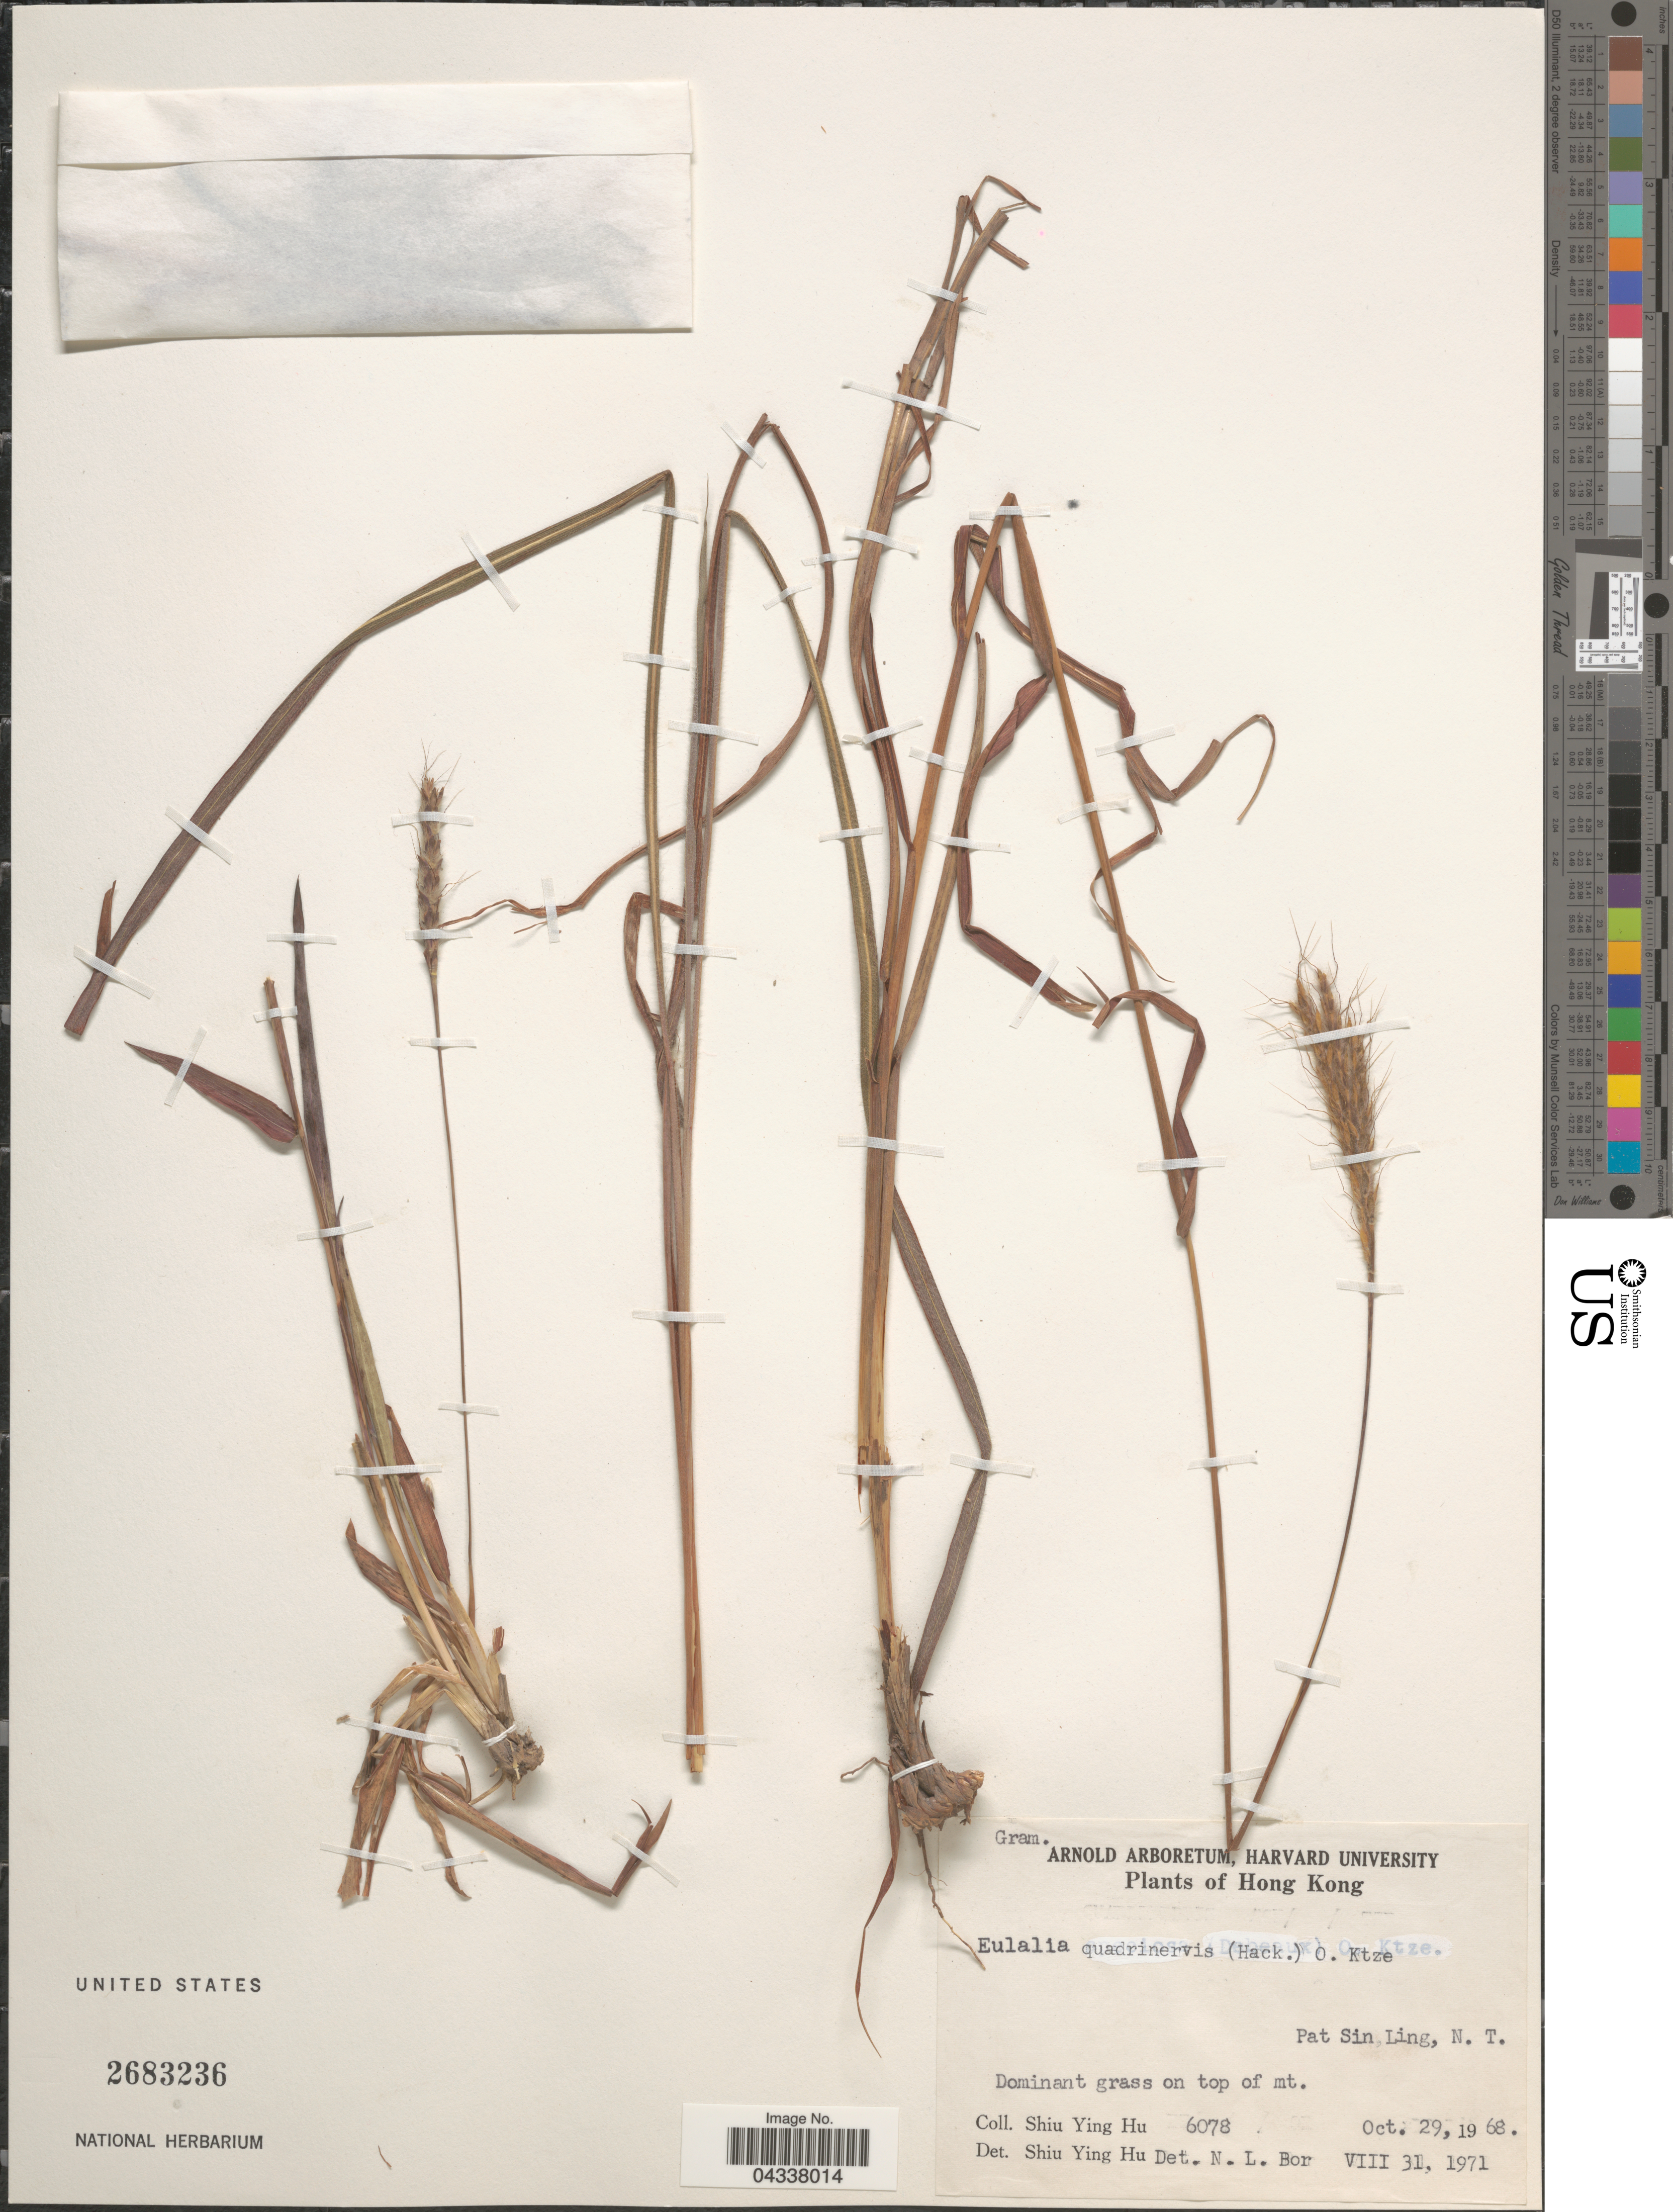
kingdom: Plantae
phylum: Tracheophyta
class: Liliopsida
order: Poales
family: Poaceae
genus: Pseudopogonatherum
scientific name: Pseudopogonatherum quadrinerve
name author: (Hack.) Ohwi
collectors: S. Y. Hu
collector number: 6078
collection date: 1968-10-29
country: China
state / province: Hong Kong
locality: Pat Sin Ling, N. T.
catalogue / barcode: US 2683236